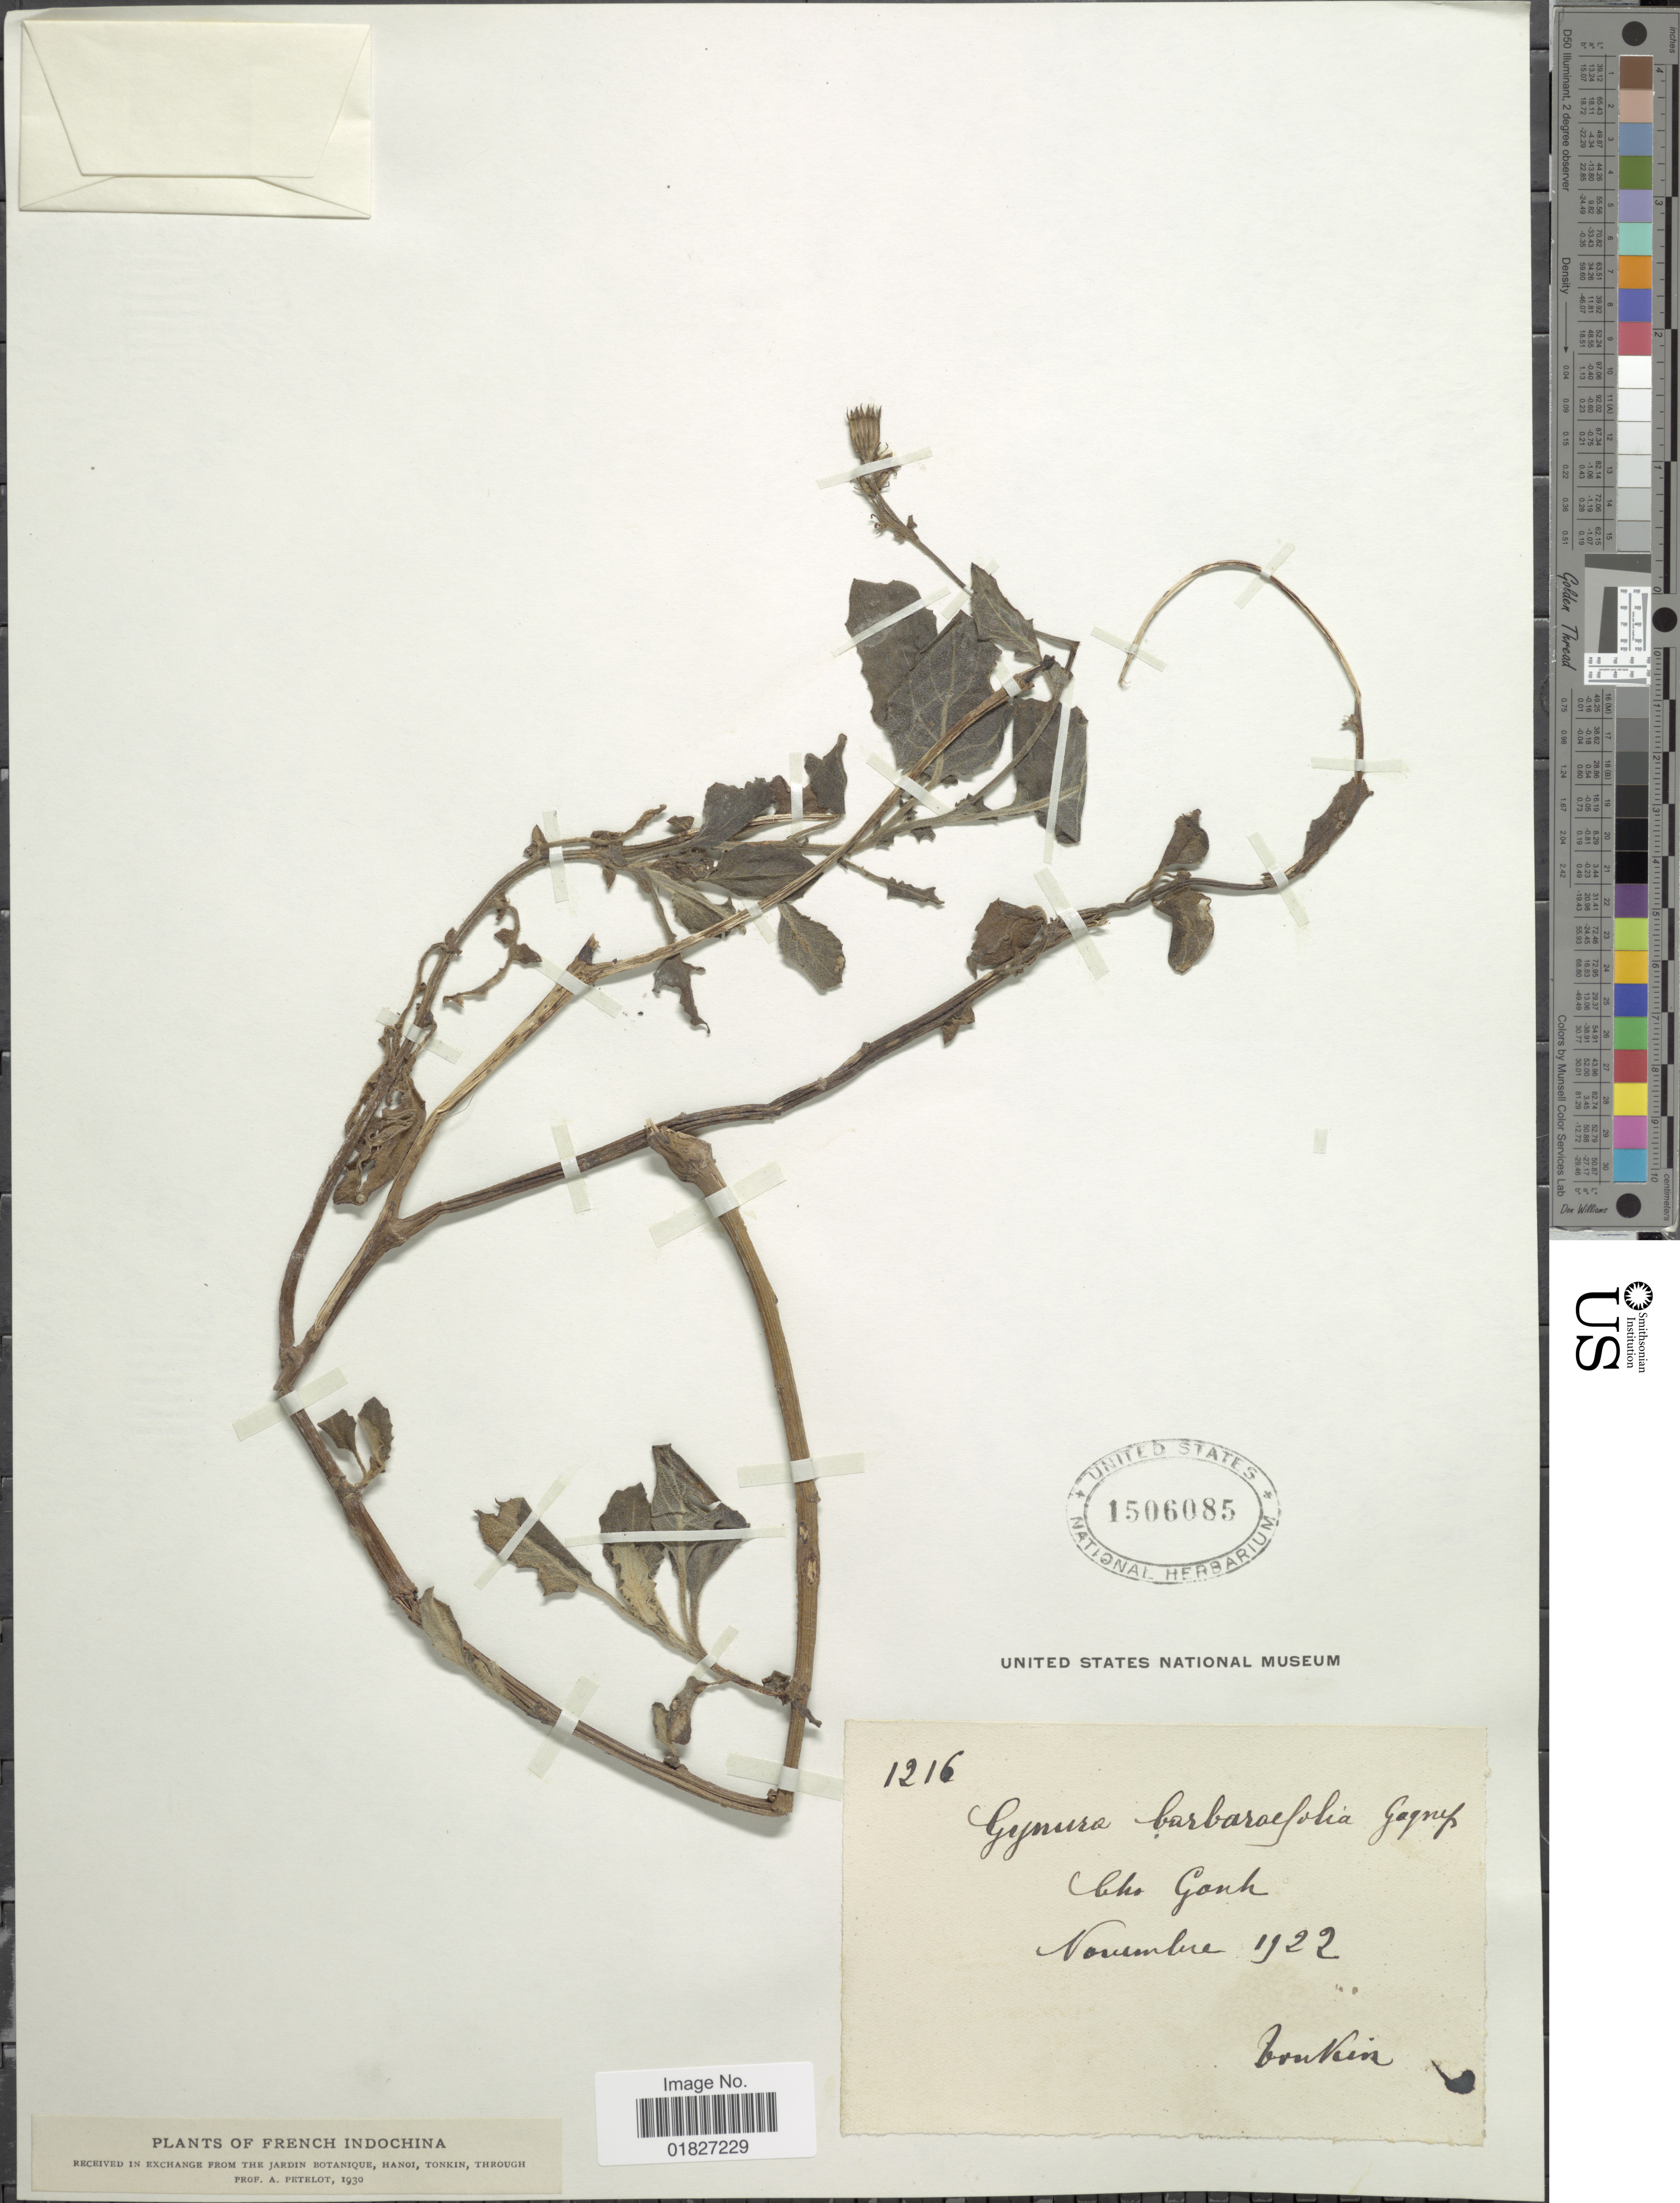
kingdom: Plantae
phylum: Tracheophyta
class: Magnoliopsida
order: Asterales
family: Asteraceae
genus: Gynura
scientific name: Gynura barbareifolia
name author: Gagnep.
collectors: A. Petelot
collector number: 1216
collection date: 1922-11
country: Vietnam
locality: French Indochina, Tonkin. Cho Gonh [interpreted]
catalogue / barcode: US 1506085